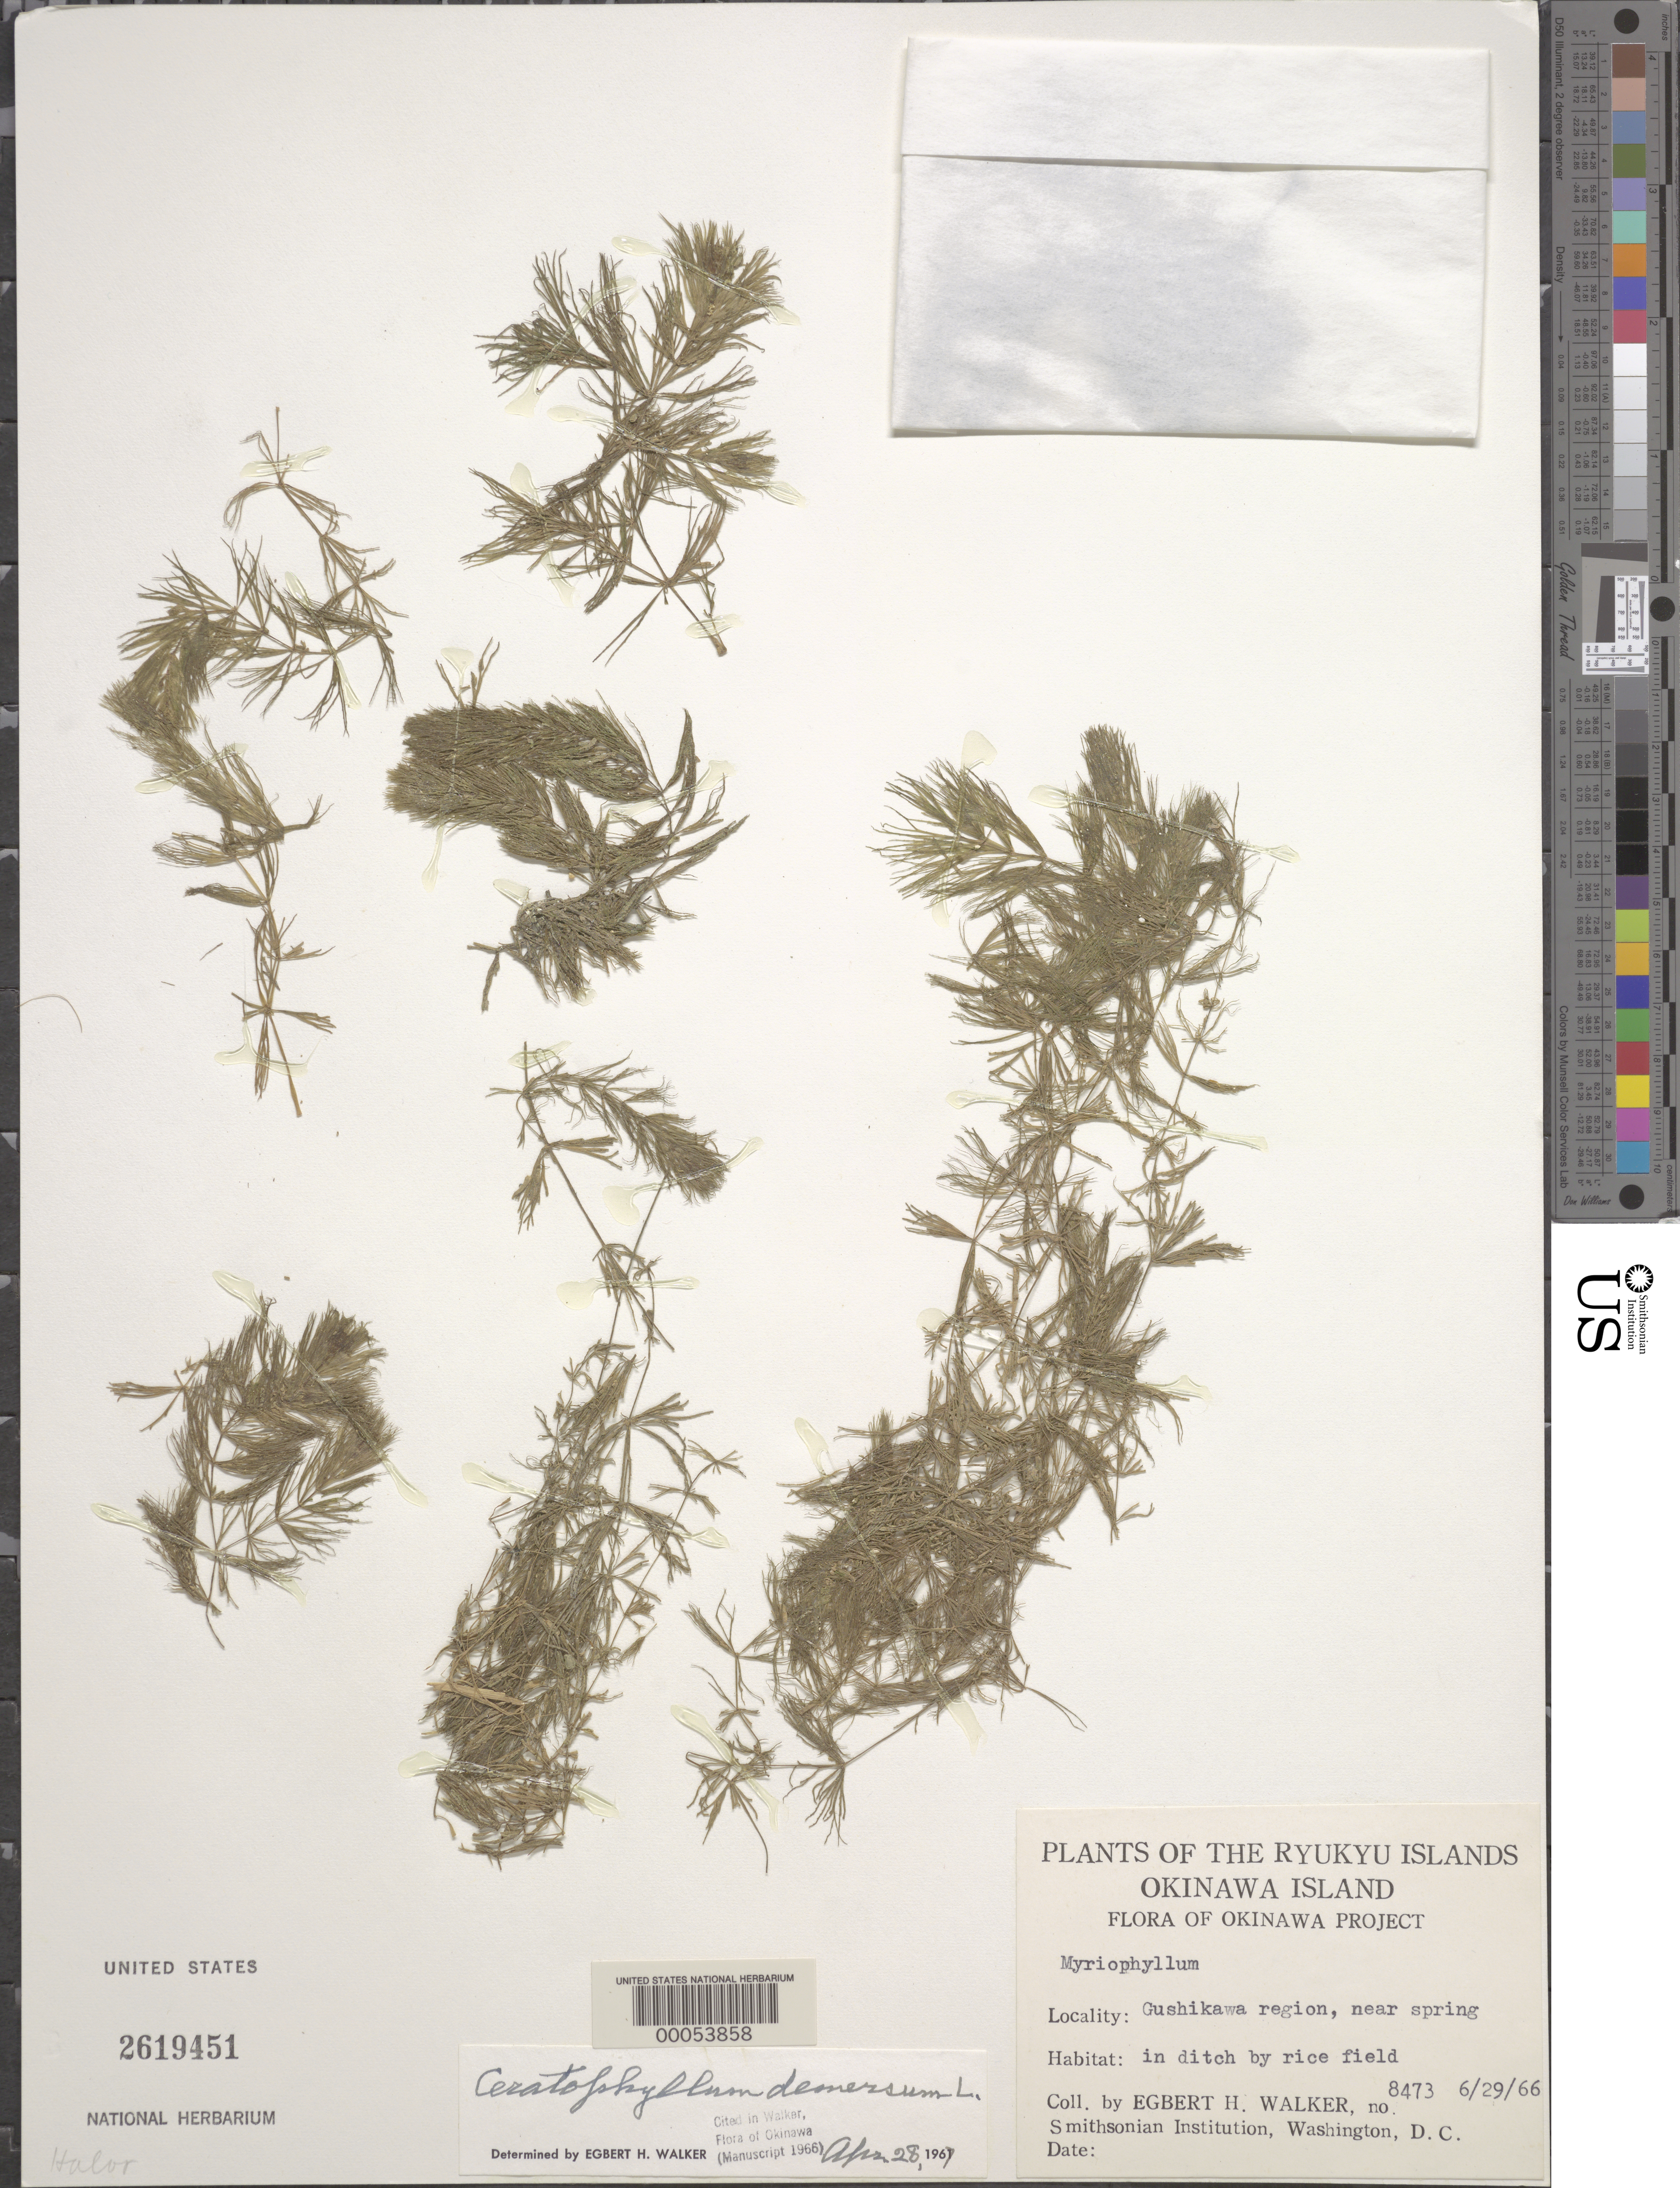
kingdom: Plantae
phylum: Tracheophyta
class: Magnoliopsida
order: Ceratophyllales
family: Ceratophyllaceae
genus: Ceratophyllum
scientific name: Ceratophyllum demersum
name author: L.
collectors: E. H. Walker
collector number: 8473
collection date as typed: Transcribed d/m/y: 29/6/66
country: Japan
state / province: Okinawa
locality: The Ryukyu Islands. Okinawa Island. Gushikawa region, near spring.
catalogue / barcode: US 2619451